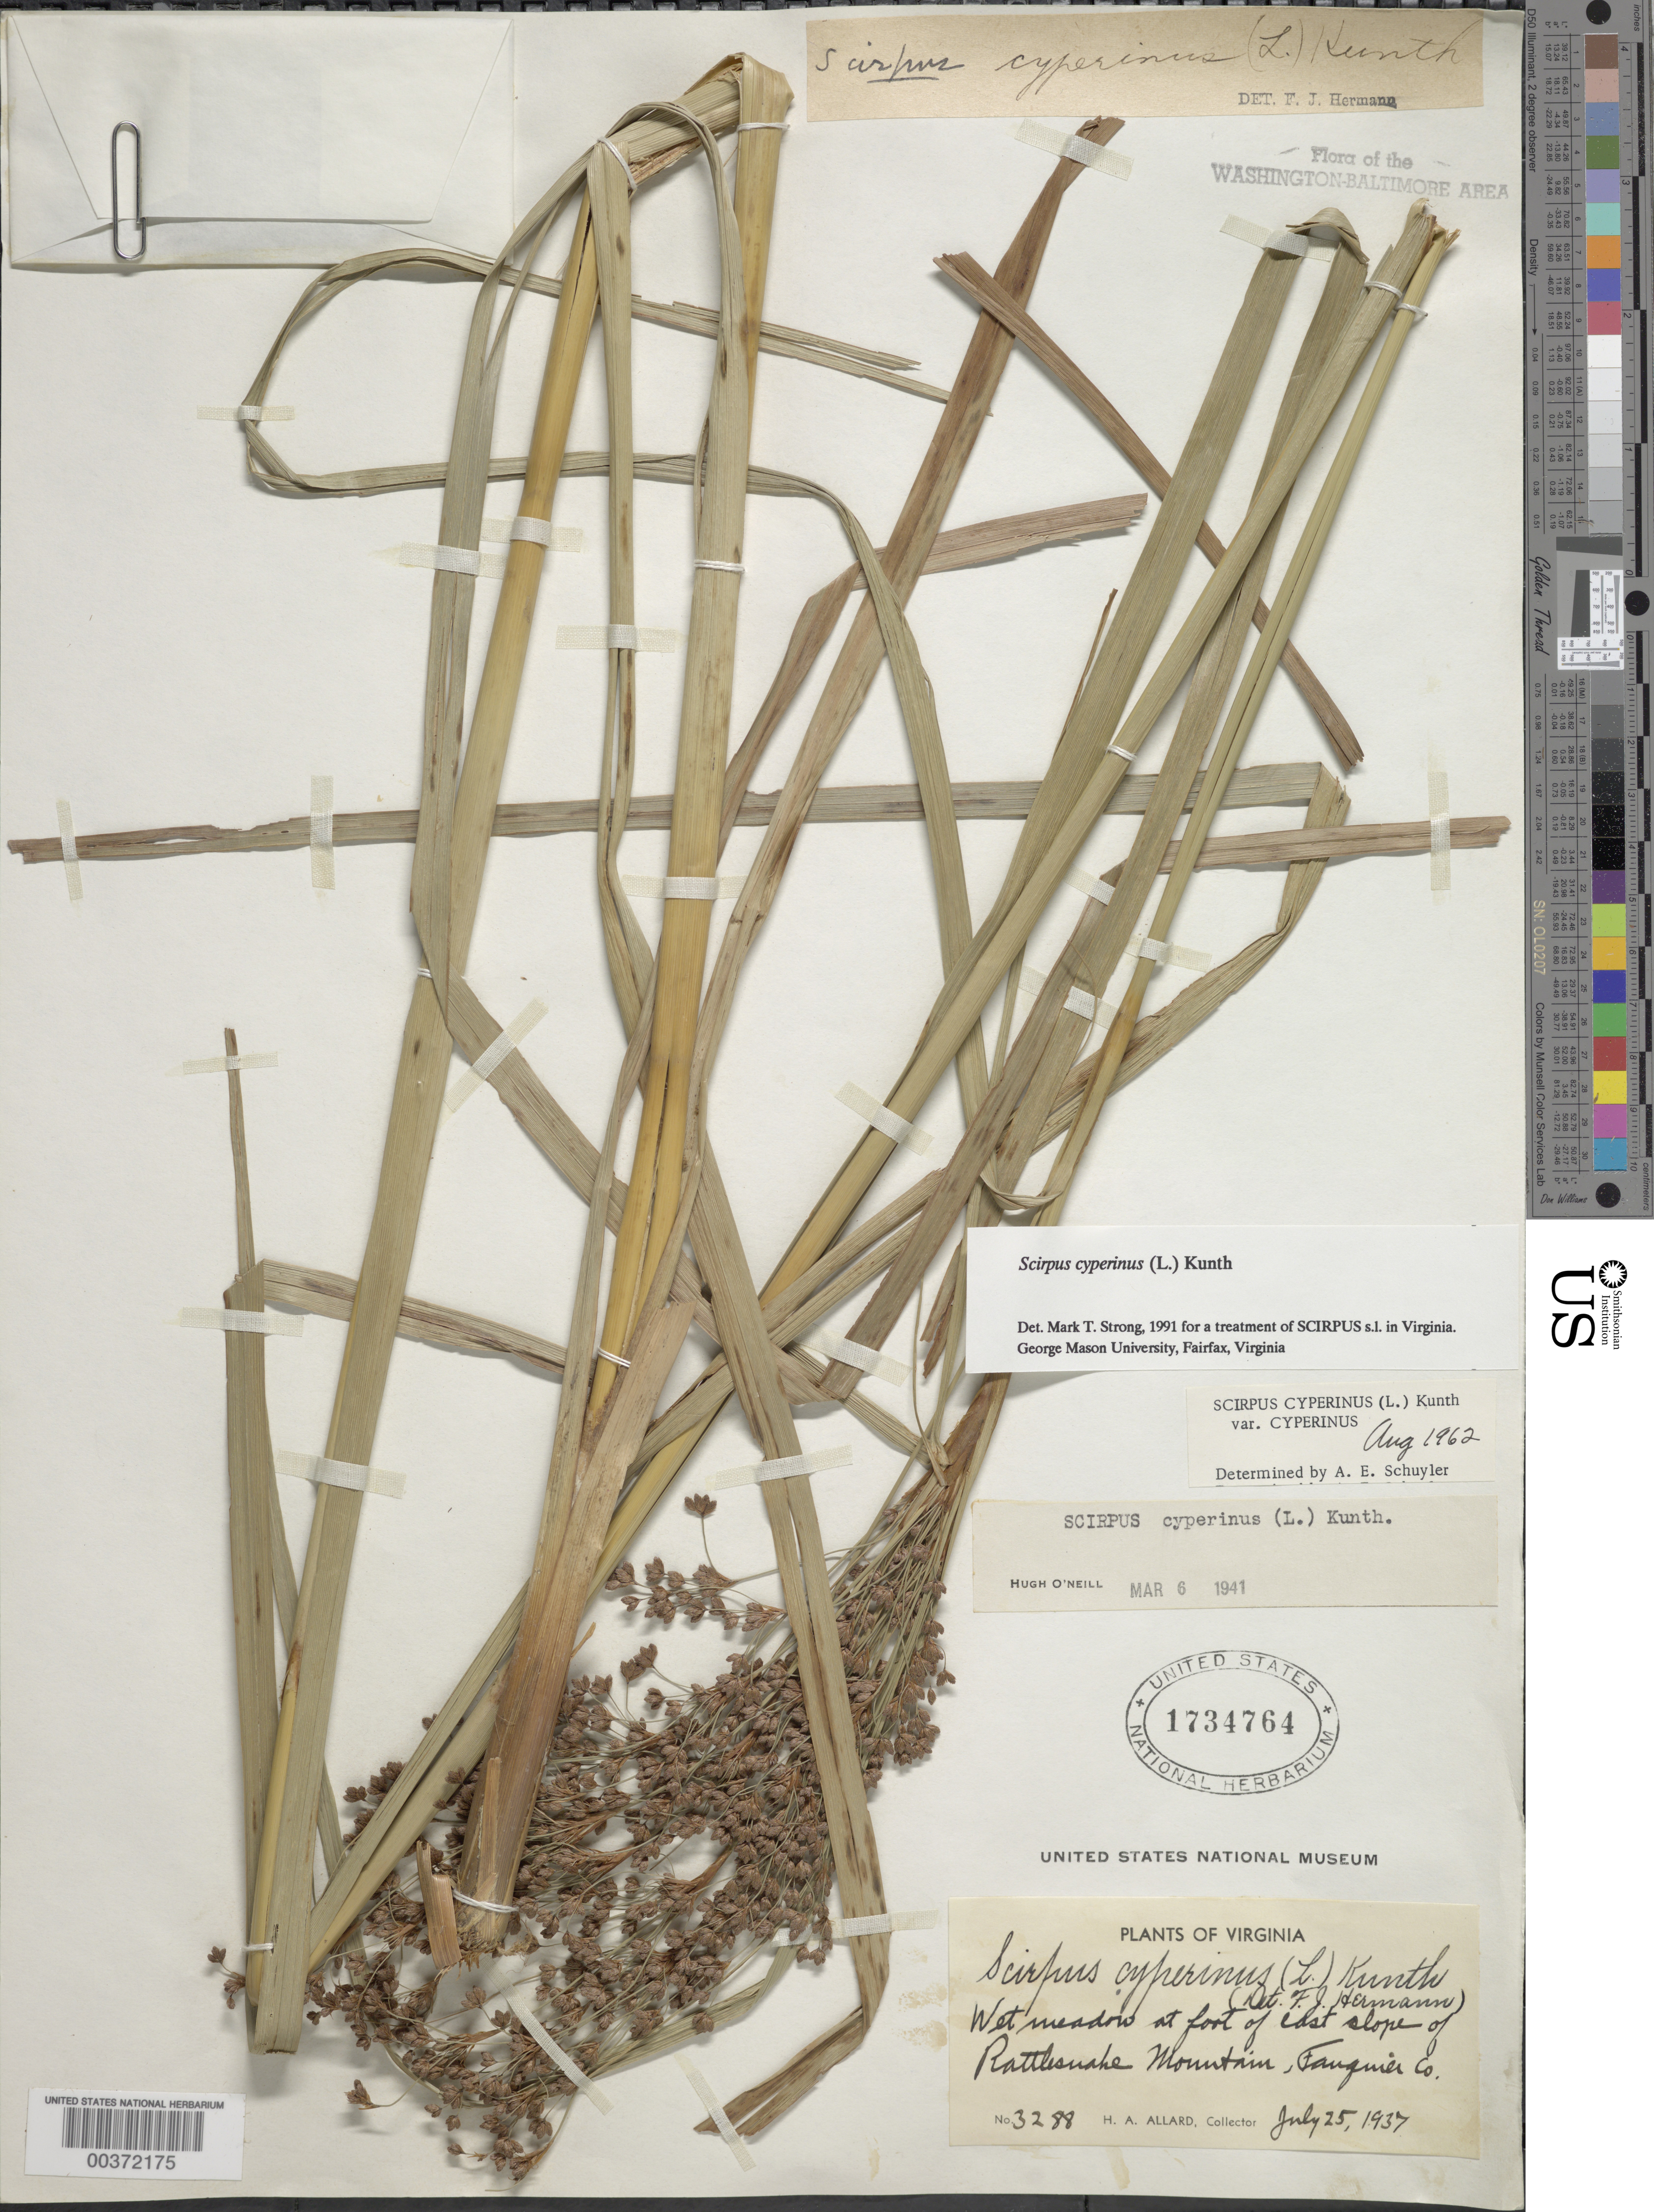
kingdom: Plantae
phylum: Tracheophyta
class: Liliopsida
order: Poales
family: Cyperaceae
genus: Scirpus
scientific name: Scirpus cyperinus (L.) Kunth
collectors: H. A. Allard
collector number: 3288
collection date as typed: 25 Jul 1937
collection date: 1937-07-25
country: United States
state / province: Virginia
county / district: Fauquier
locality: Rattlesnake Mountain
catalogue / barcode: US 1734764